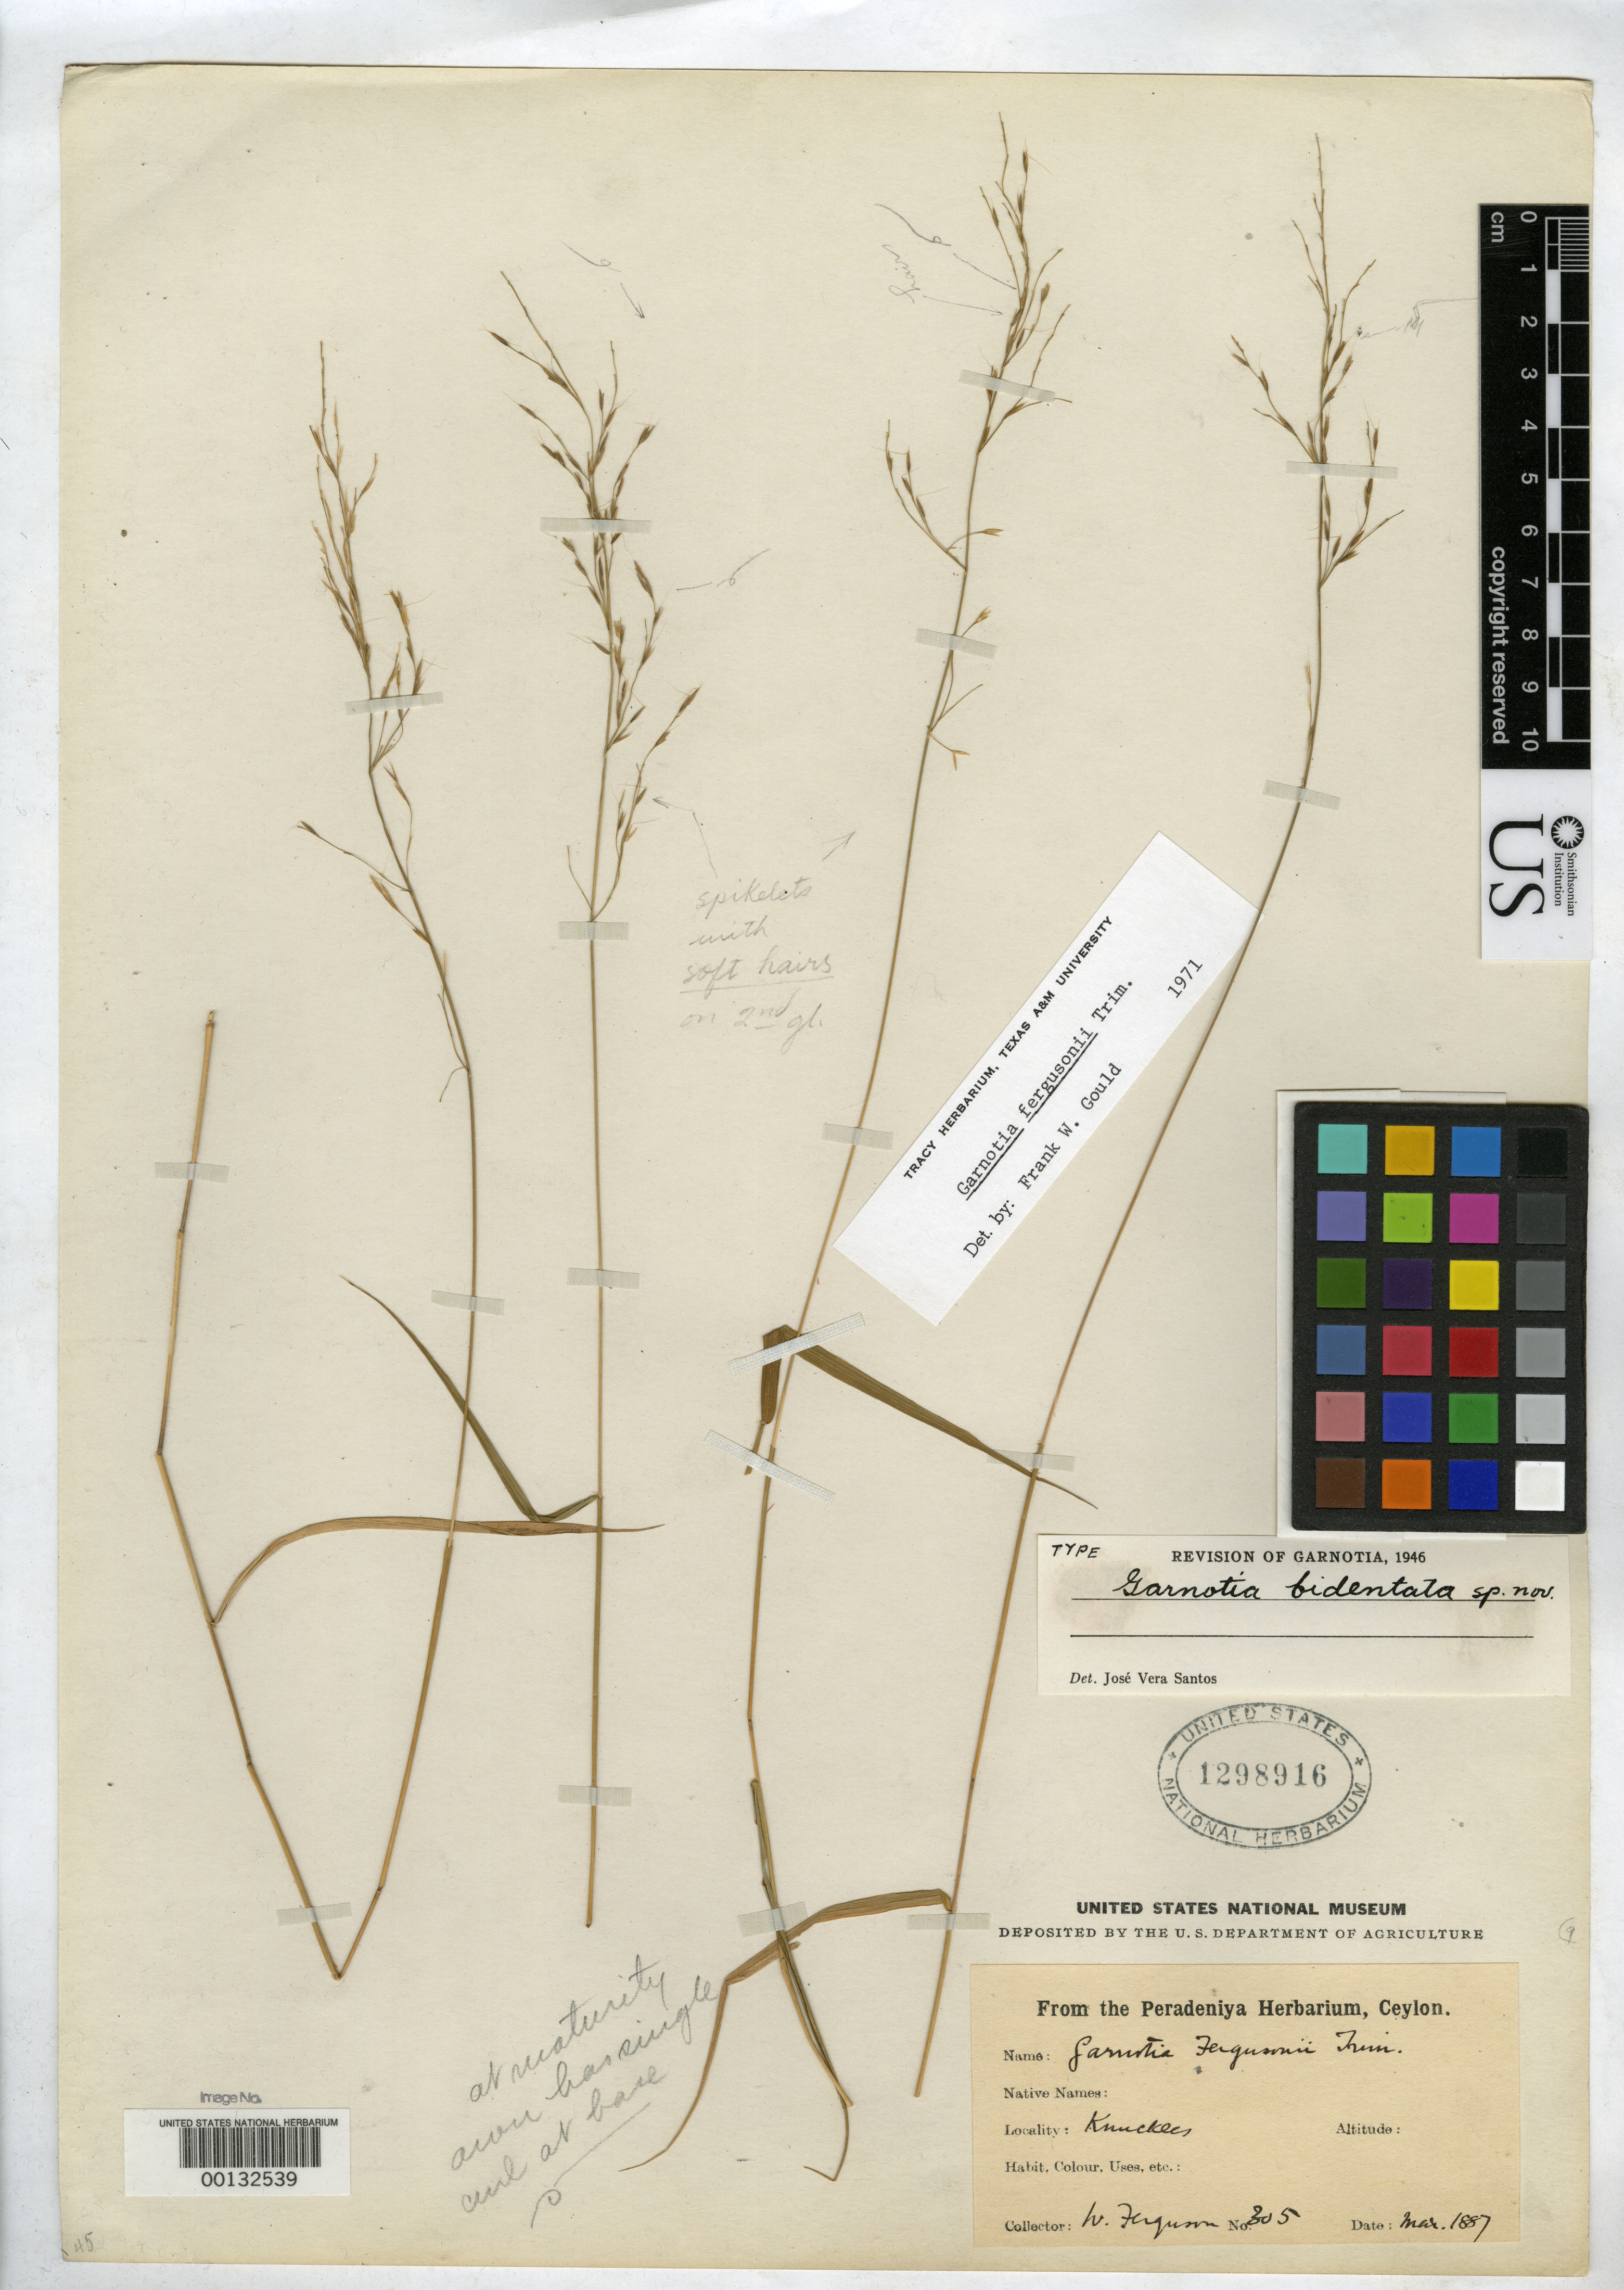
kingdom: Plantae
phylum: Tracheophyta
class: Liliopsida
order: Poales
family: Poaceae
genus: Garnotia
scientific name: Garnotia bidentata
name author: Santos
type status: Holotype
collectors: W. Ferguson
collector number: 305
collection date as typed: Mar 1887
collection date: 1887-03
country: Sri Lanka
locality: Mt. Knuckles.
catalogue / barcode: US 1298916